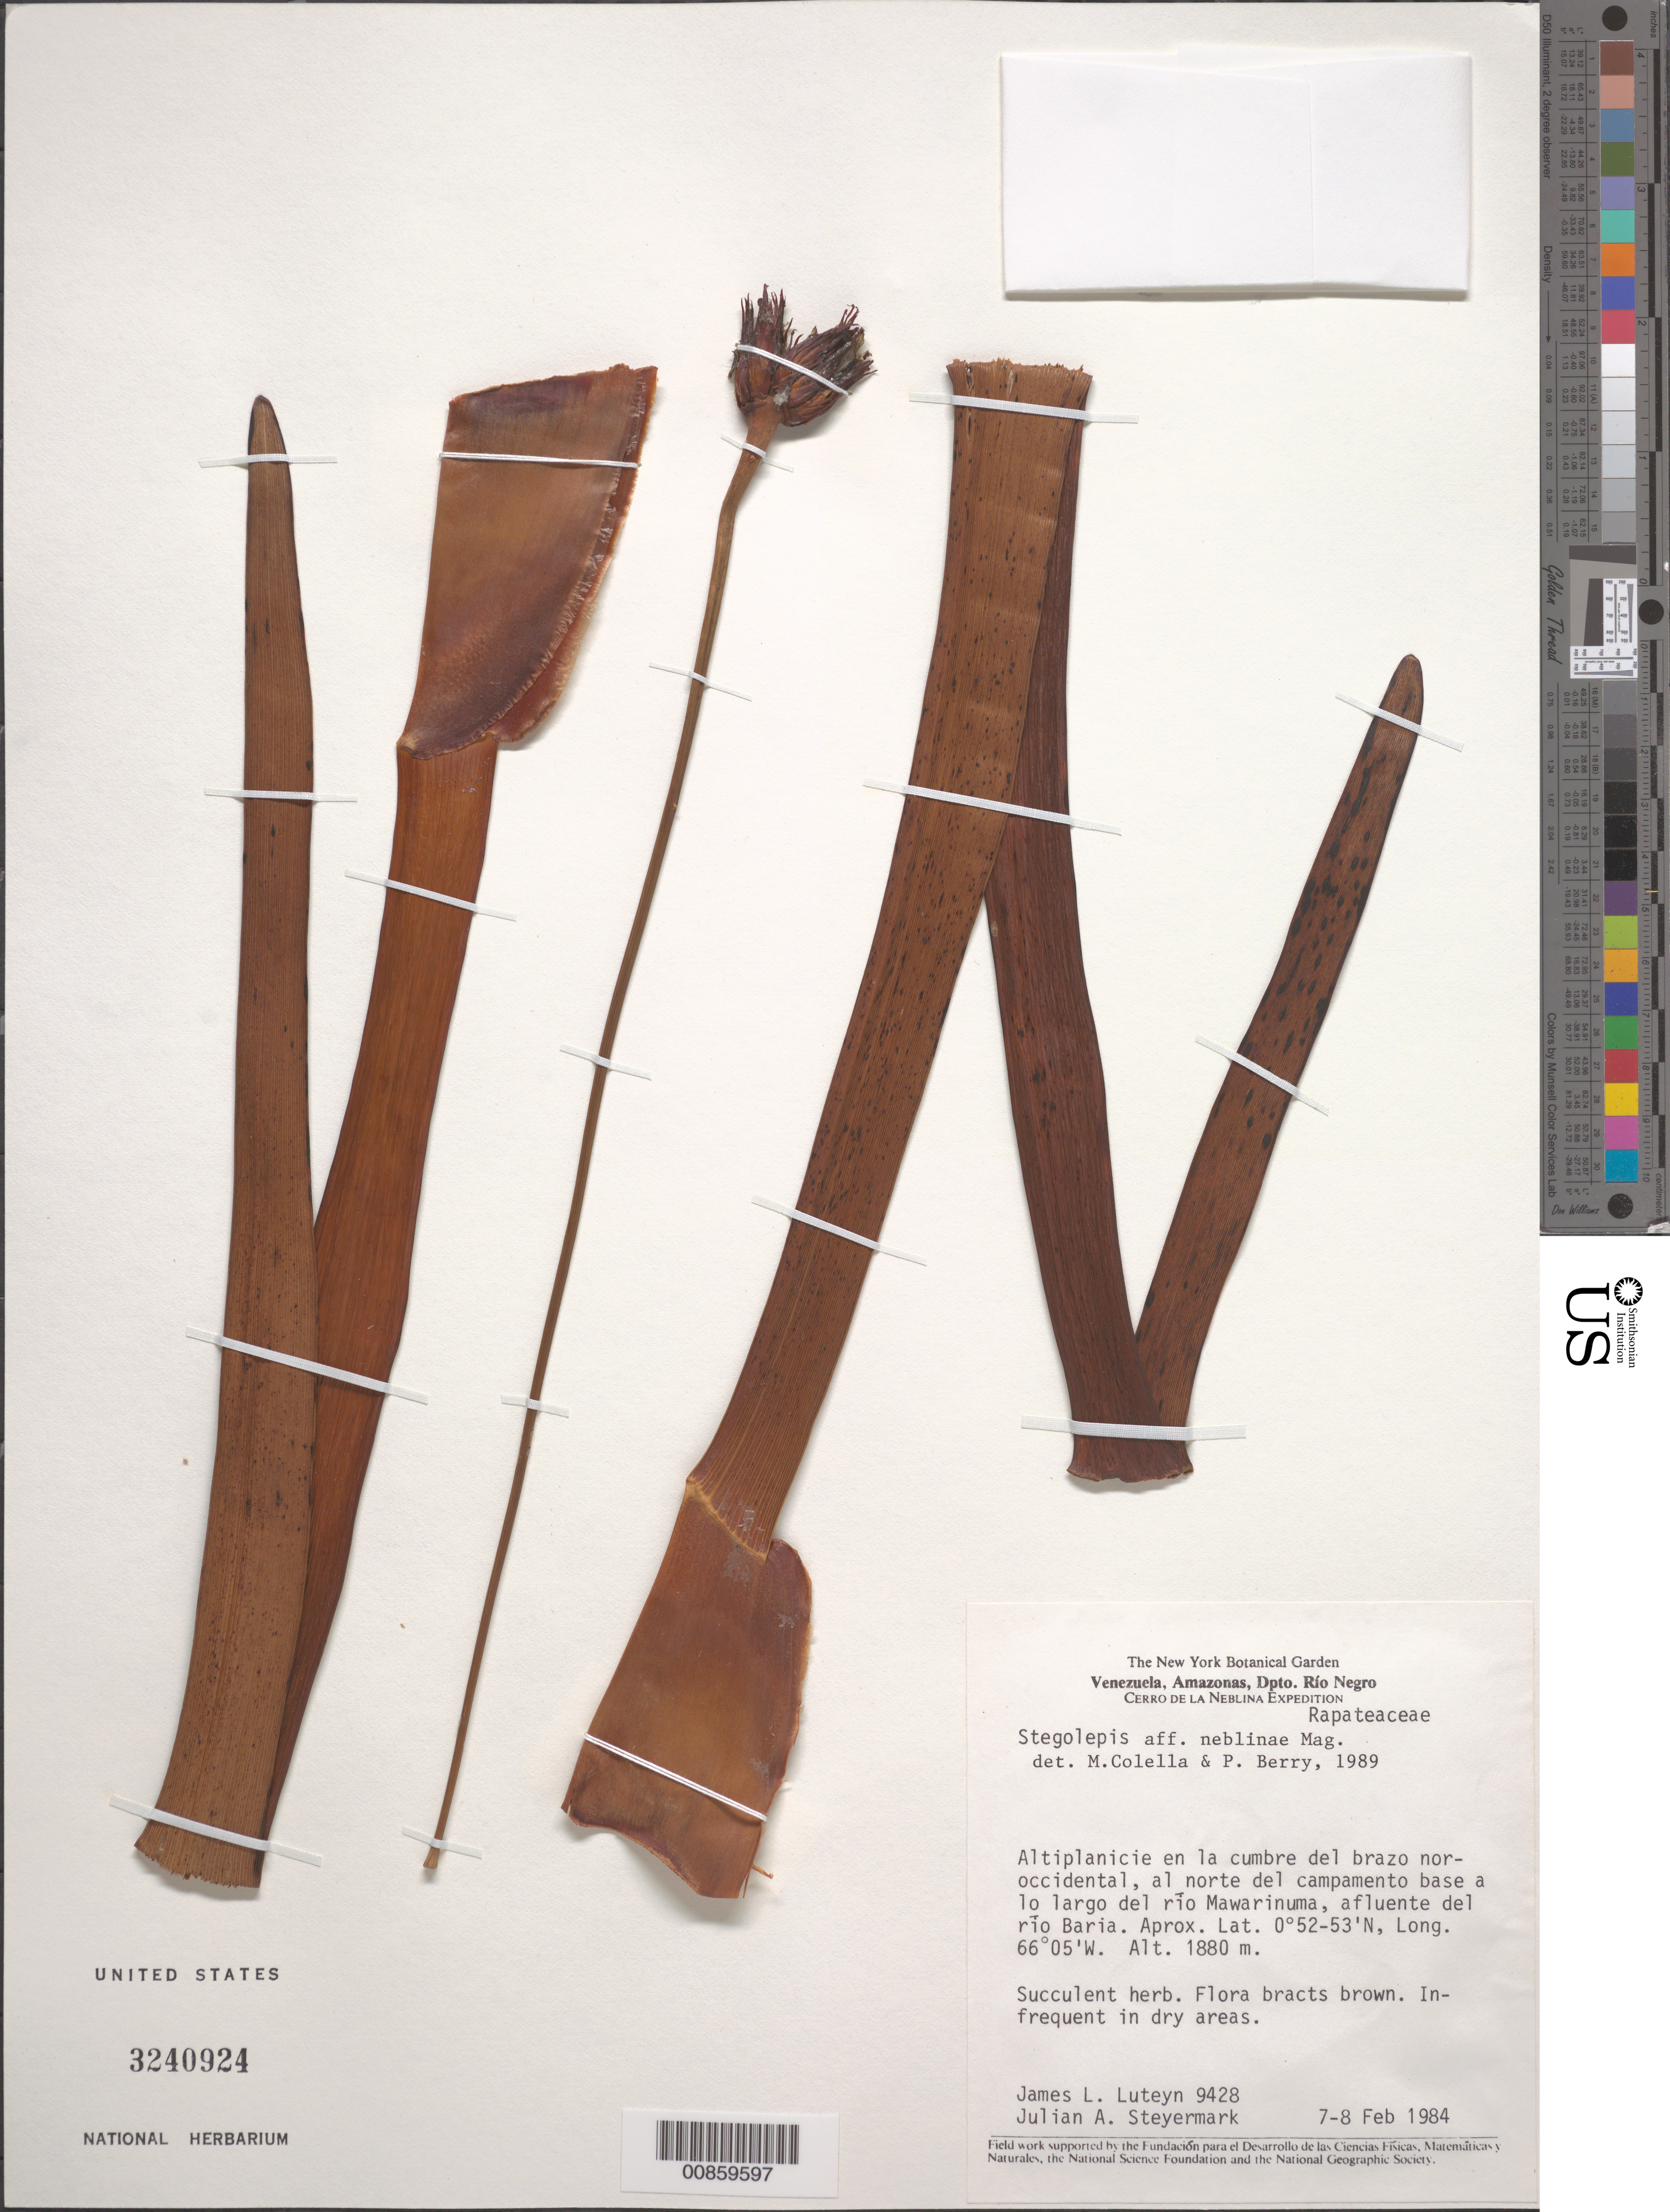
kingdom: Plantae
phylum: Tracheophyta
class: Liliopsida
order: Poales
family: Rapateaceae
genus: Stegolepis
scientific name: Stegolepis neblinensis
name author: Maguire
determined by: Colella, M.; Berry, P. E.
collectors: J. L. Luteyn & J. Steyermark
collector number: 9428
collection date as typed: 7-Feb-84 to 8-Feb-84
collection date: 1984-02-07/1984-02-08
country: Venezuela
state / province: Amazonas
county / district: Río Negro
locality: Río Mawarinuma, afluente del Río Baria, en la cumbre del brazo noroccidental, al norte del campamento base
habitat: Altiplanicie.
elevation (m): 1880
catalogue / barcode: US 3240924